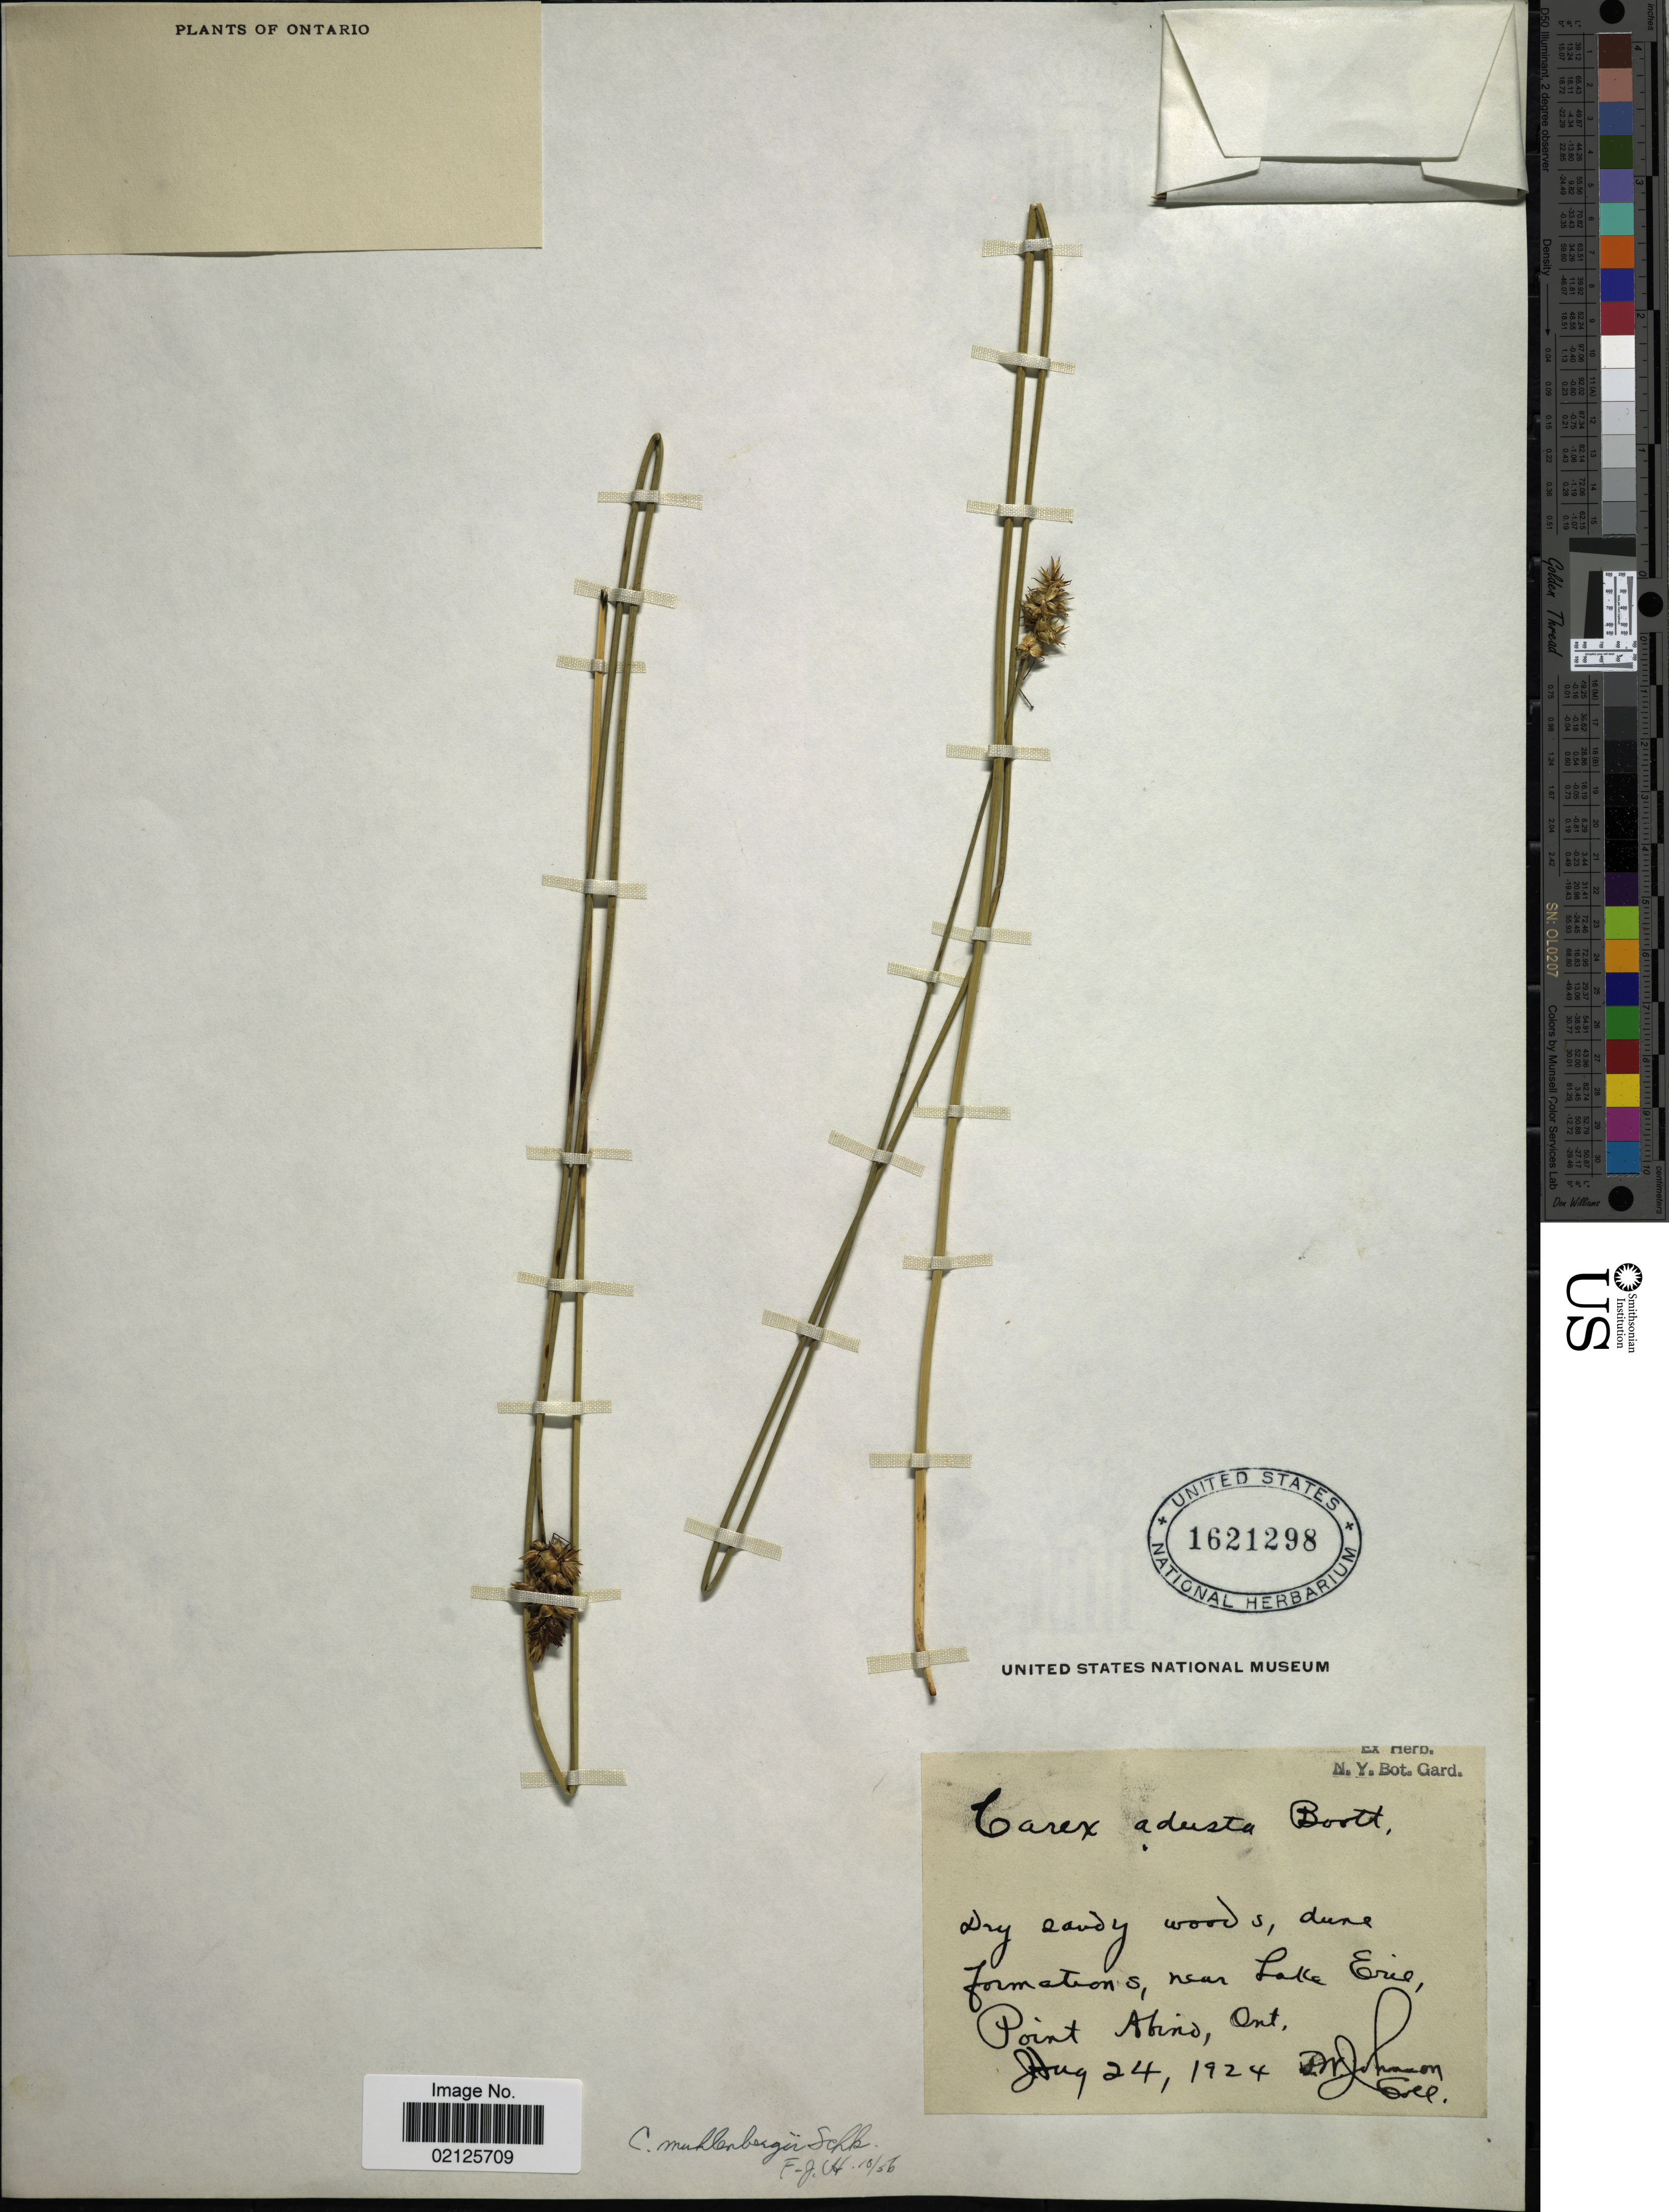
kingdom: Plantae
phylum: Tracheophyta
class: Liliopsida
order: Poales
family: Cyperaceae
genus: Carex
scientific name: Carex muehlenbergii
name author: Willd.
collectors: F. W. Johnson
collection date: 1924-08-24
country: Canada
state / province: Ontario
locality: Dry sandy woods, dune formations, near Lake Erie, Point Abino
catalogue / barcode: US 1621298